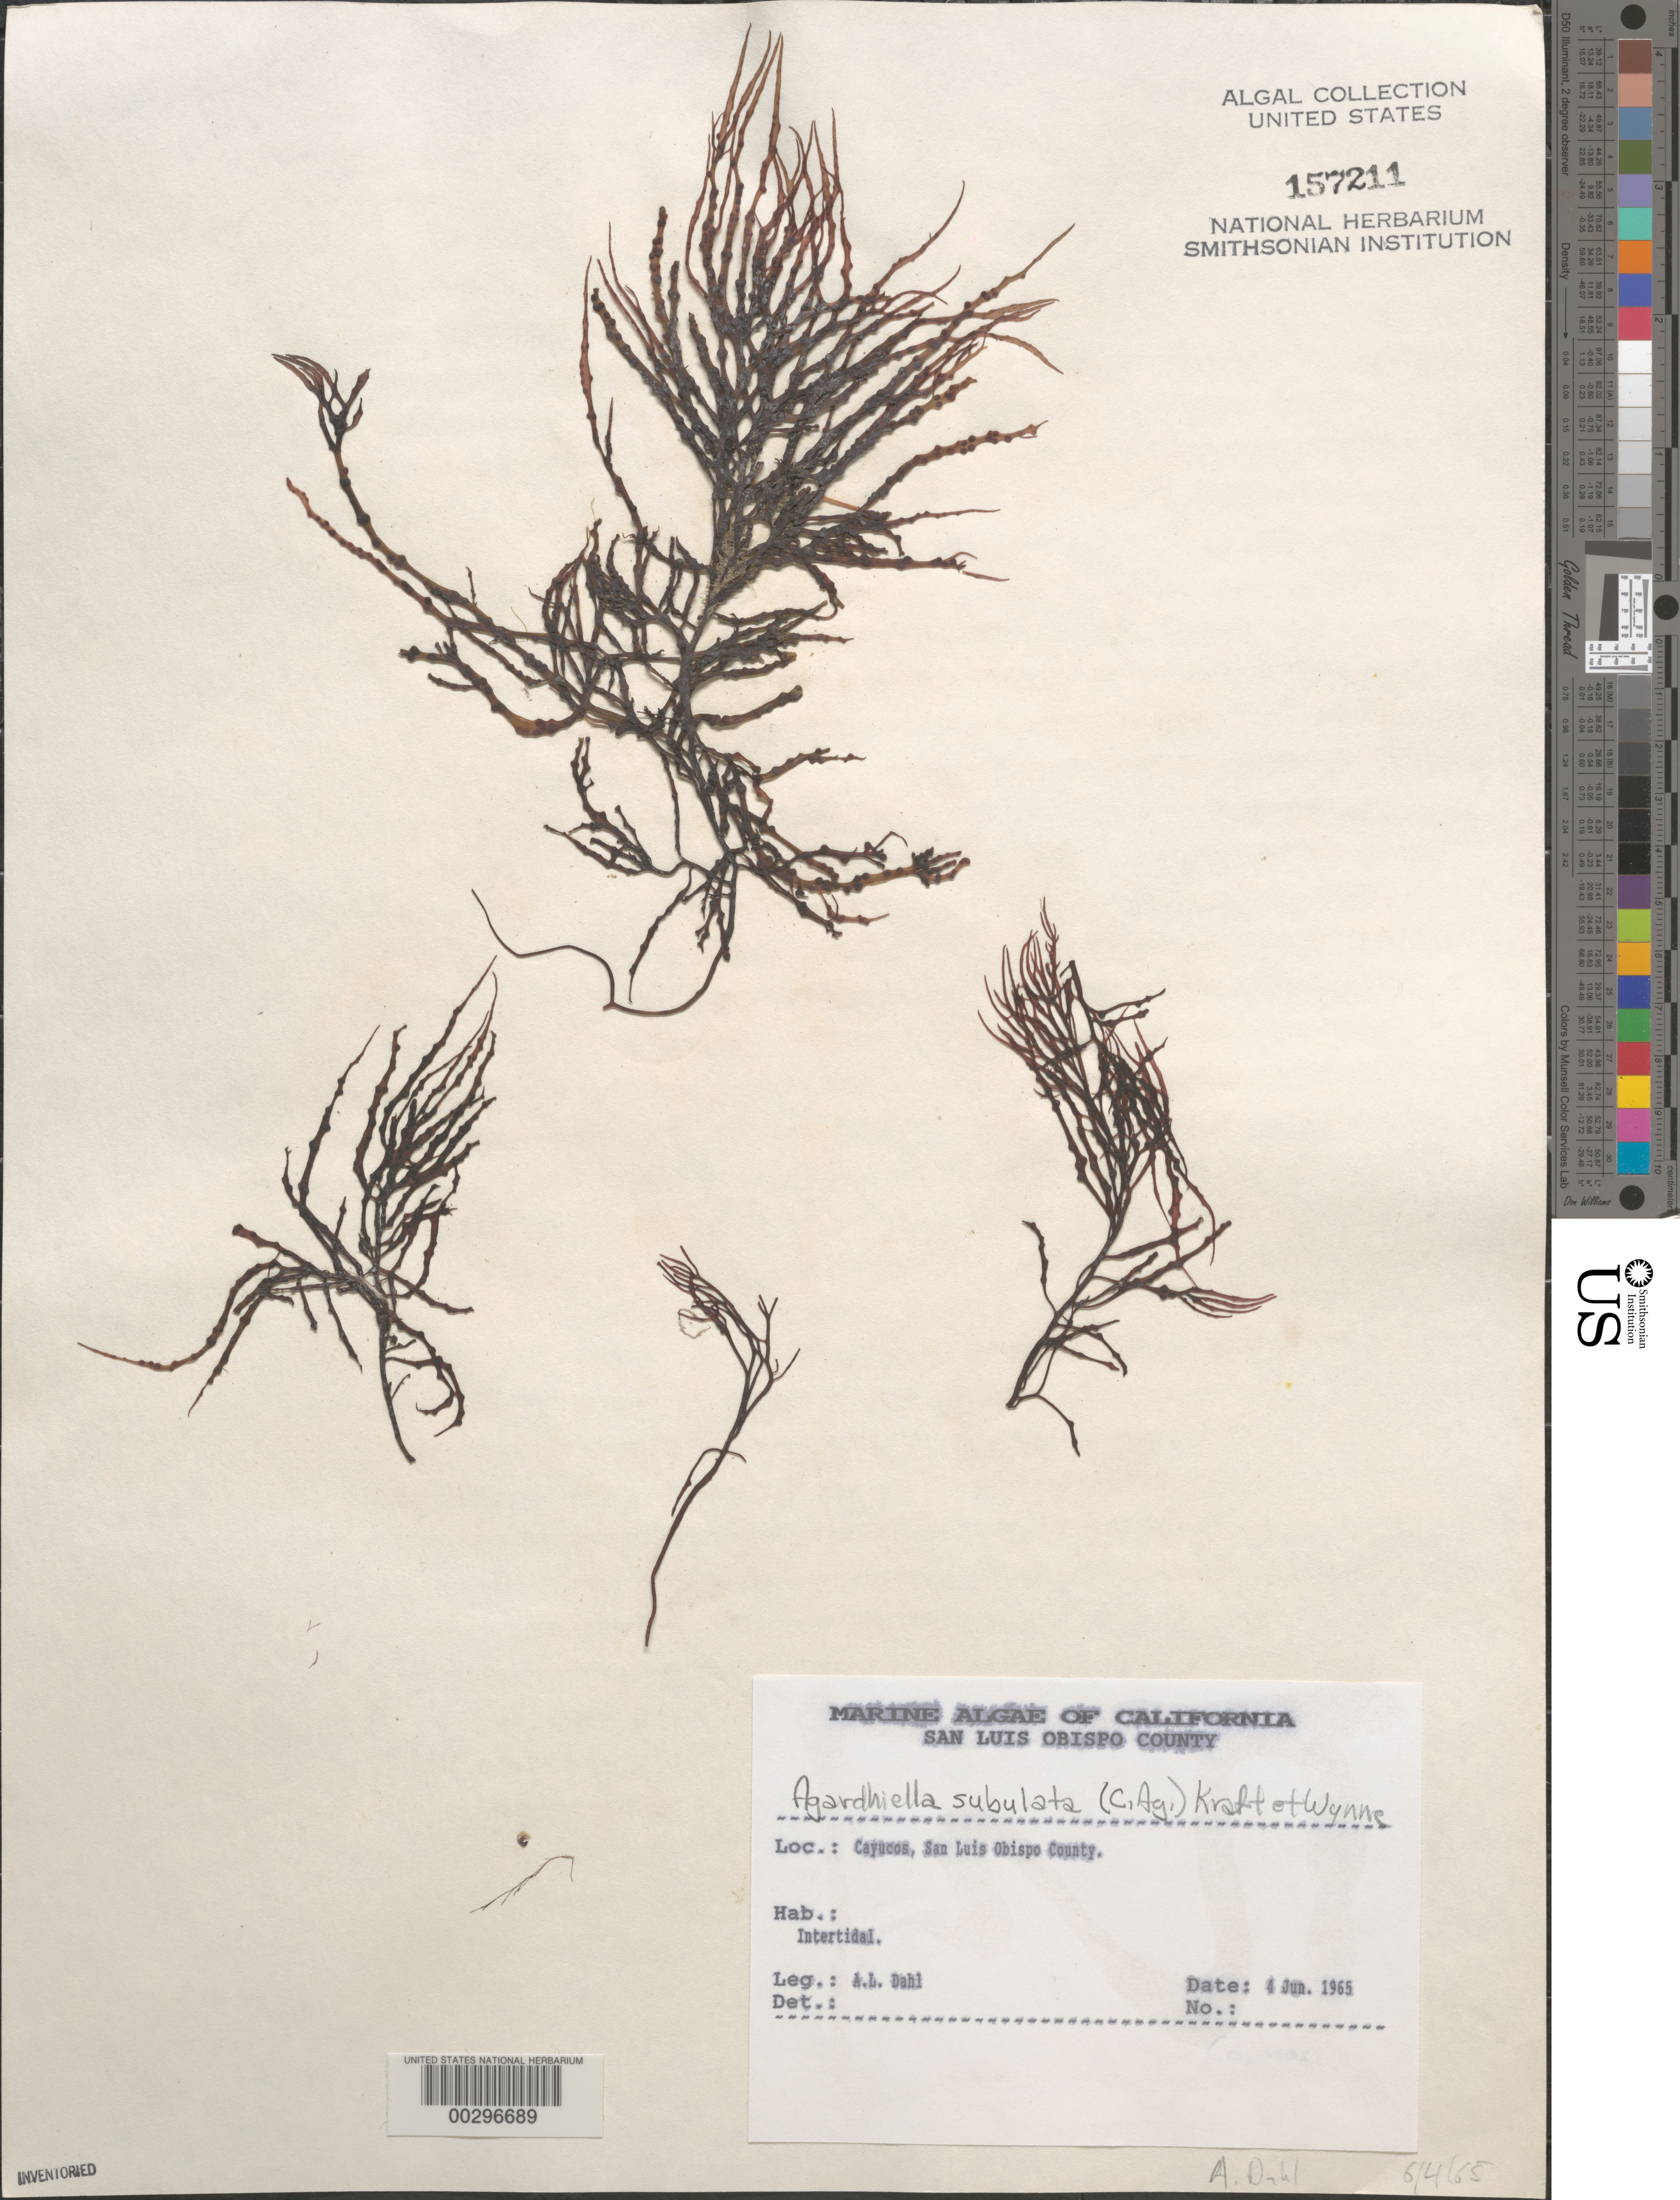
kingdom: Plantae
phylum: Rhodophyta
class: Florideophyceae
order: Gigartinales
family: Solieriaceae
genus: Agardhiella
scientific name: Agardhiella subulata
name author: (C. Agardh) G.T.Kraft & M.J. Wynne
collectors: A. Dahl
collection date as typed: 04 Jun 1965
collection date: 1965-06-04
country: United States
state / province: California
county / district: San Luis Obispo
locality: Cayucos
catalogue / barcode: US 157211